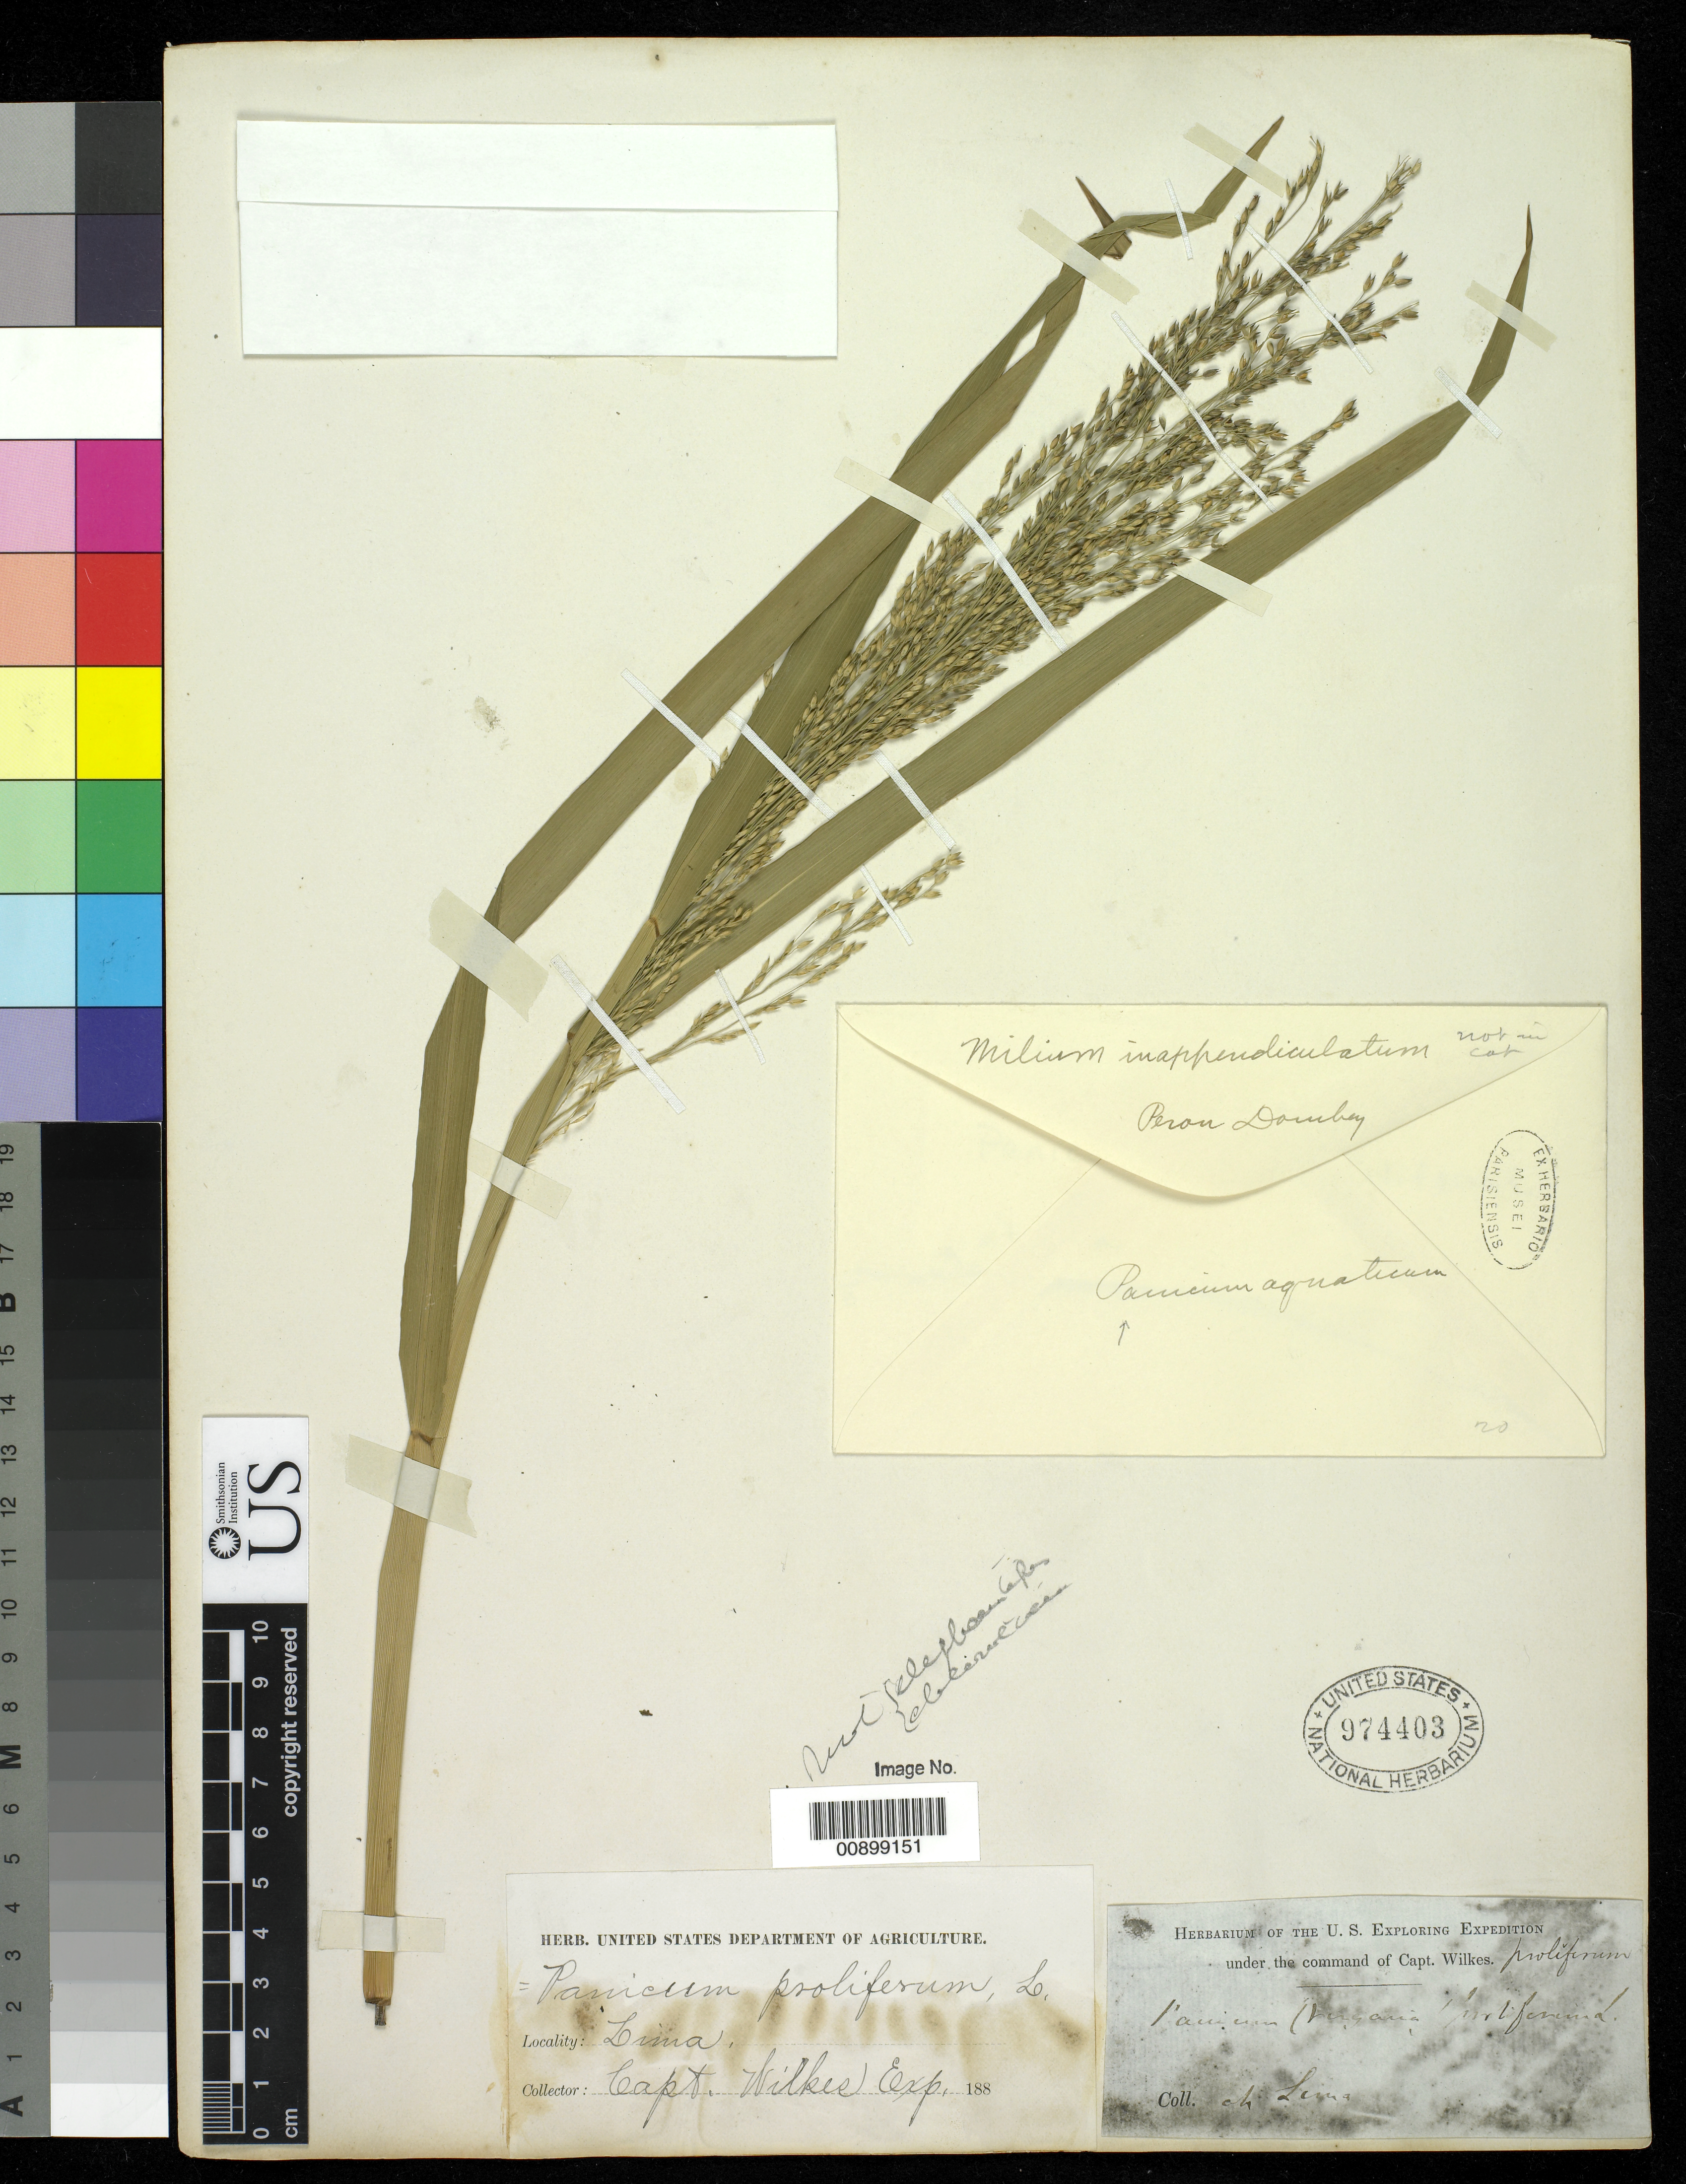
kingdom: Plantae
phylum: Tracheophyta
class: Liliopsida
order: Poales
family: Poaceae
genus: Panicum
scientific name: Panicum proliferum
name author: Lam.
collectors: Wilkes Explor. Exped.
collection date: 1838/1842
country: Peru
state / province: Lima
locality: at Lima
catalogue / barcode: US 974403